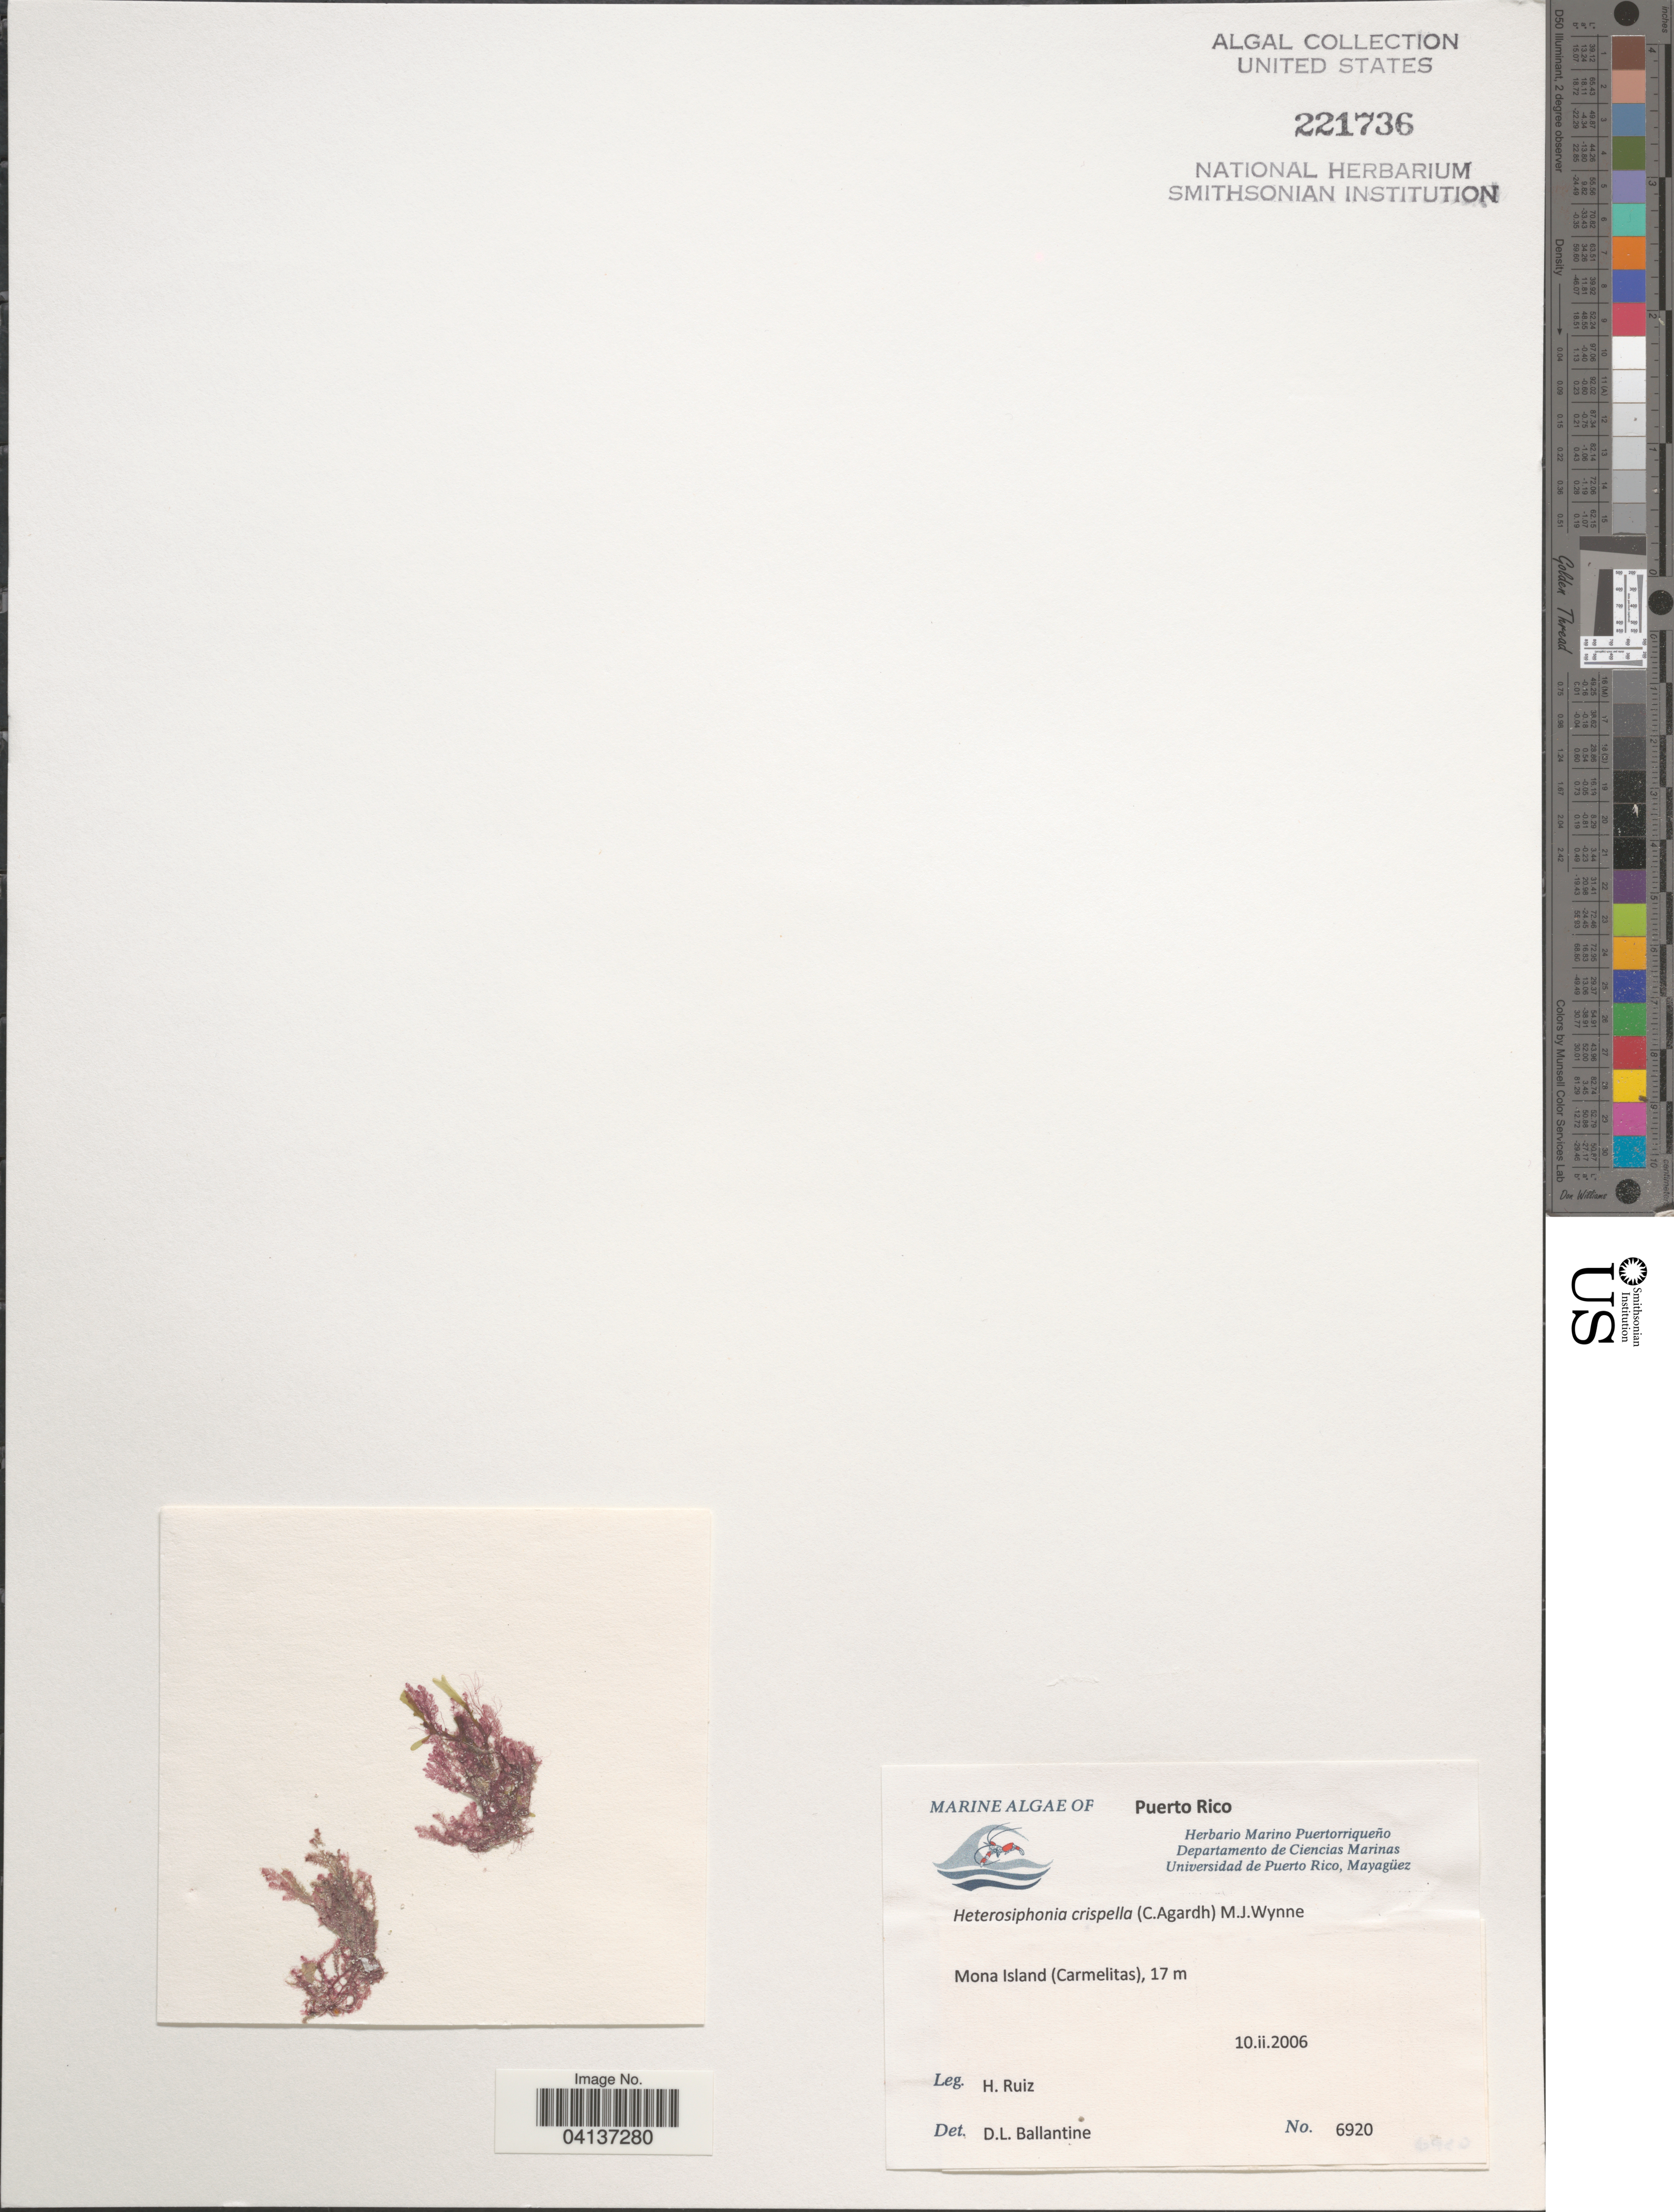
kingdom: Plantae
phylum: Rhodophyta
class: Florideophyceae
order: Ceramiales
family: Dasyaceae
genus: Heterosiphonia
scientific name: Heterosiphonia crispella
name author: (C. Agardh) M.J. Wynne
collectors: H. Ruiz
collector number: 6920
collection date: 2006-02-10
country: Puerto Rico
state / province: Mayaguëz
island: Mona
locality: Mona Island (Carmelitas).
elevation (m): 17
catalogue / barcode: US 221736